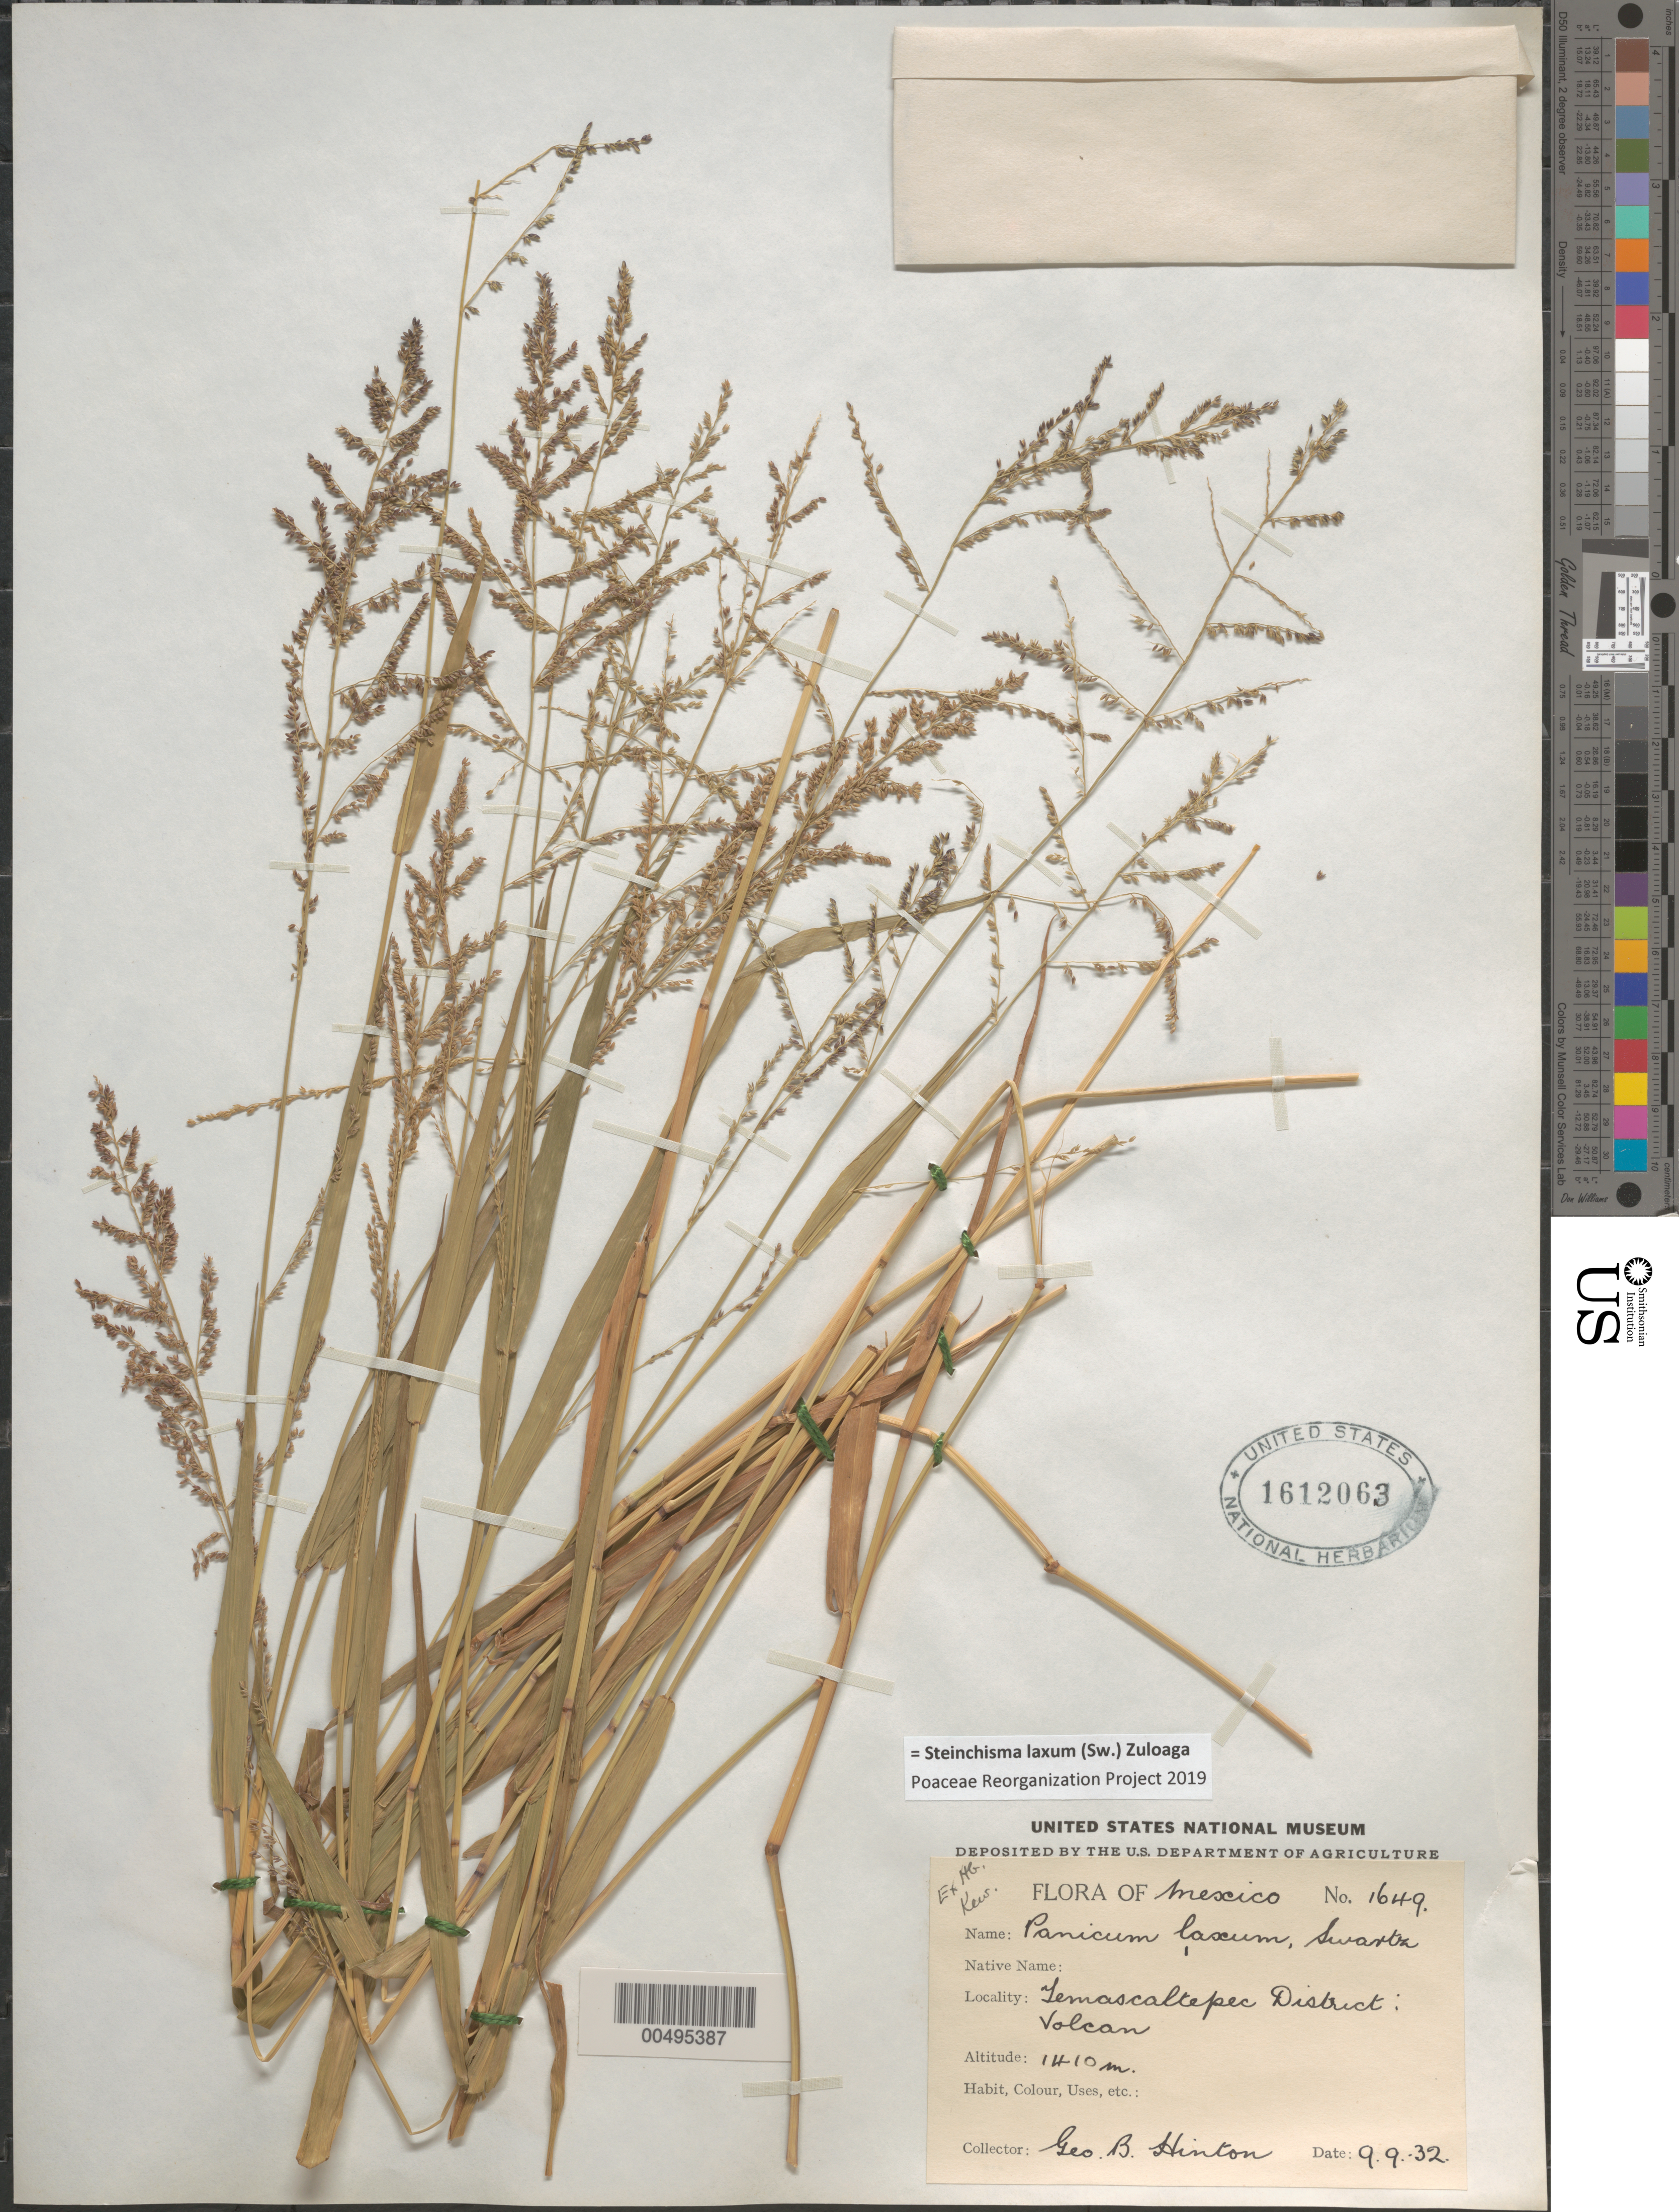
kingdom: Plantae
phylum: Tracheophyta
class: Liliopsida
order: Poales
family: Poaceae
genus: Panicum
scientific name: Panicum laxum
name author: Sw.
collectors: G. B. Hinton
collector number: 1649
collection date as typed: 9 Sep 1932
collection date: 1932-09-09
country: Mexico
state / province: México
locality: Temascaltepec Dist: Volcan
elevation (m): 1410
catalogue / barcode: US 1612063